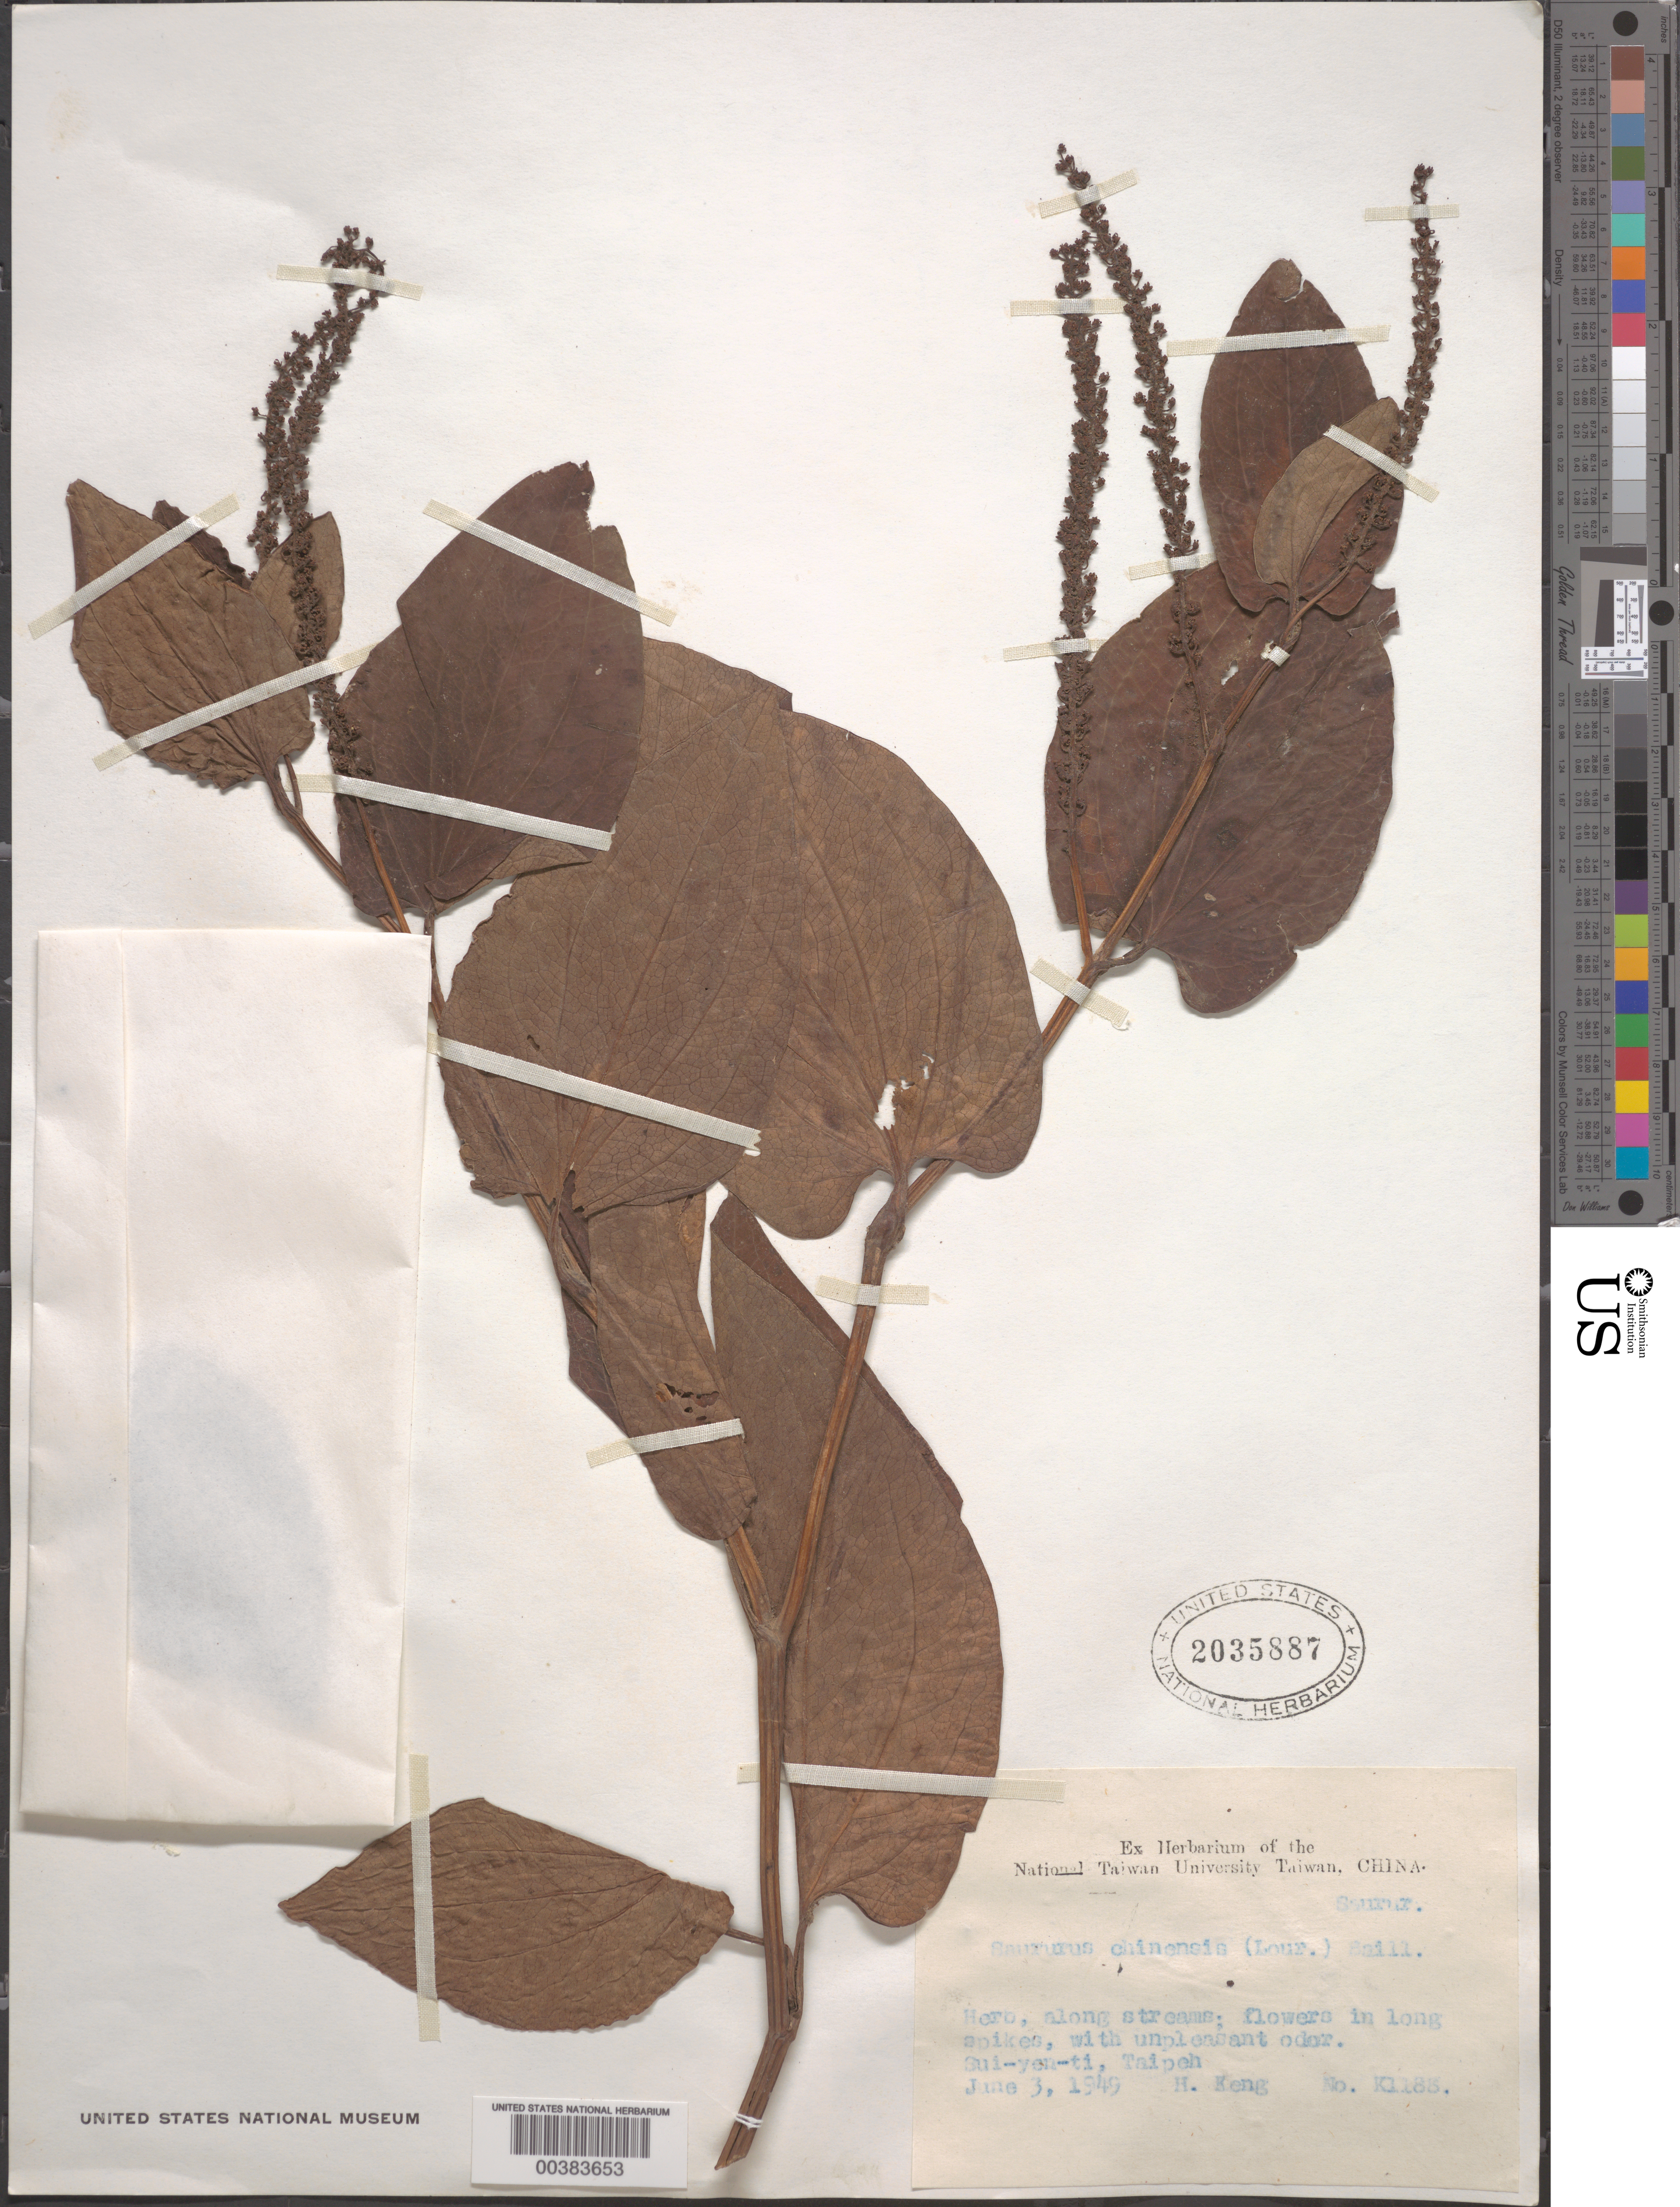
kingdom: Plantae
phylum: Tracheophyta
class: Magnoliopsida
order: Piperales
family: Saururaceae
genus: Saururus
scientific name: Saururus chinensis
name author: (Lour.) Baill.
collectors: H. Keng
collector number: K1188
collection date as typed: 03 Jun 1949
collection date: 1949-06-03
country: Taiwan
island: Taiwan [Formosa]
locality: Sui-yen-ti, taipeh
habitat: Along streams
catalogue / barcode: US 2035887